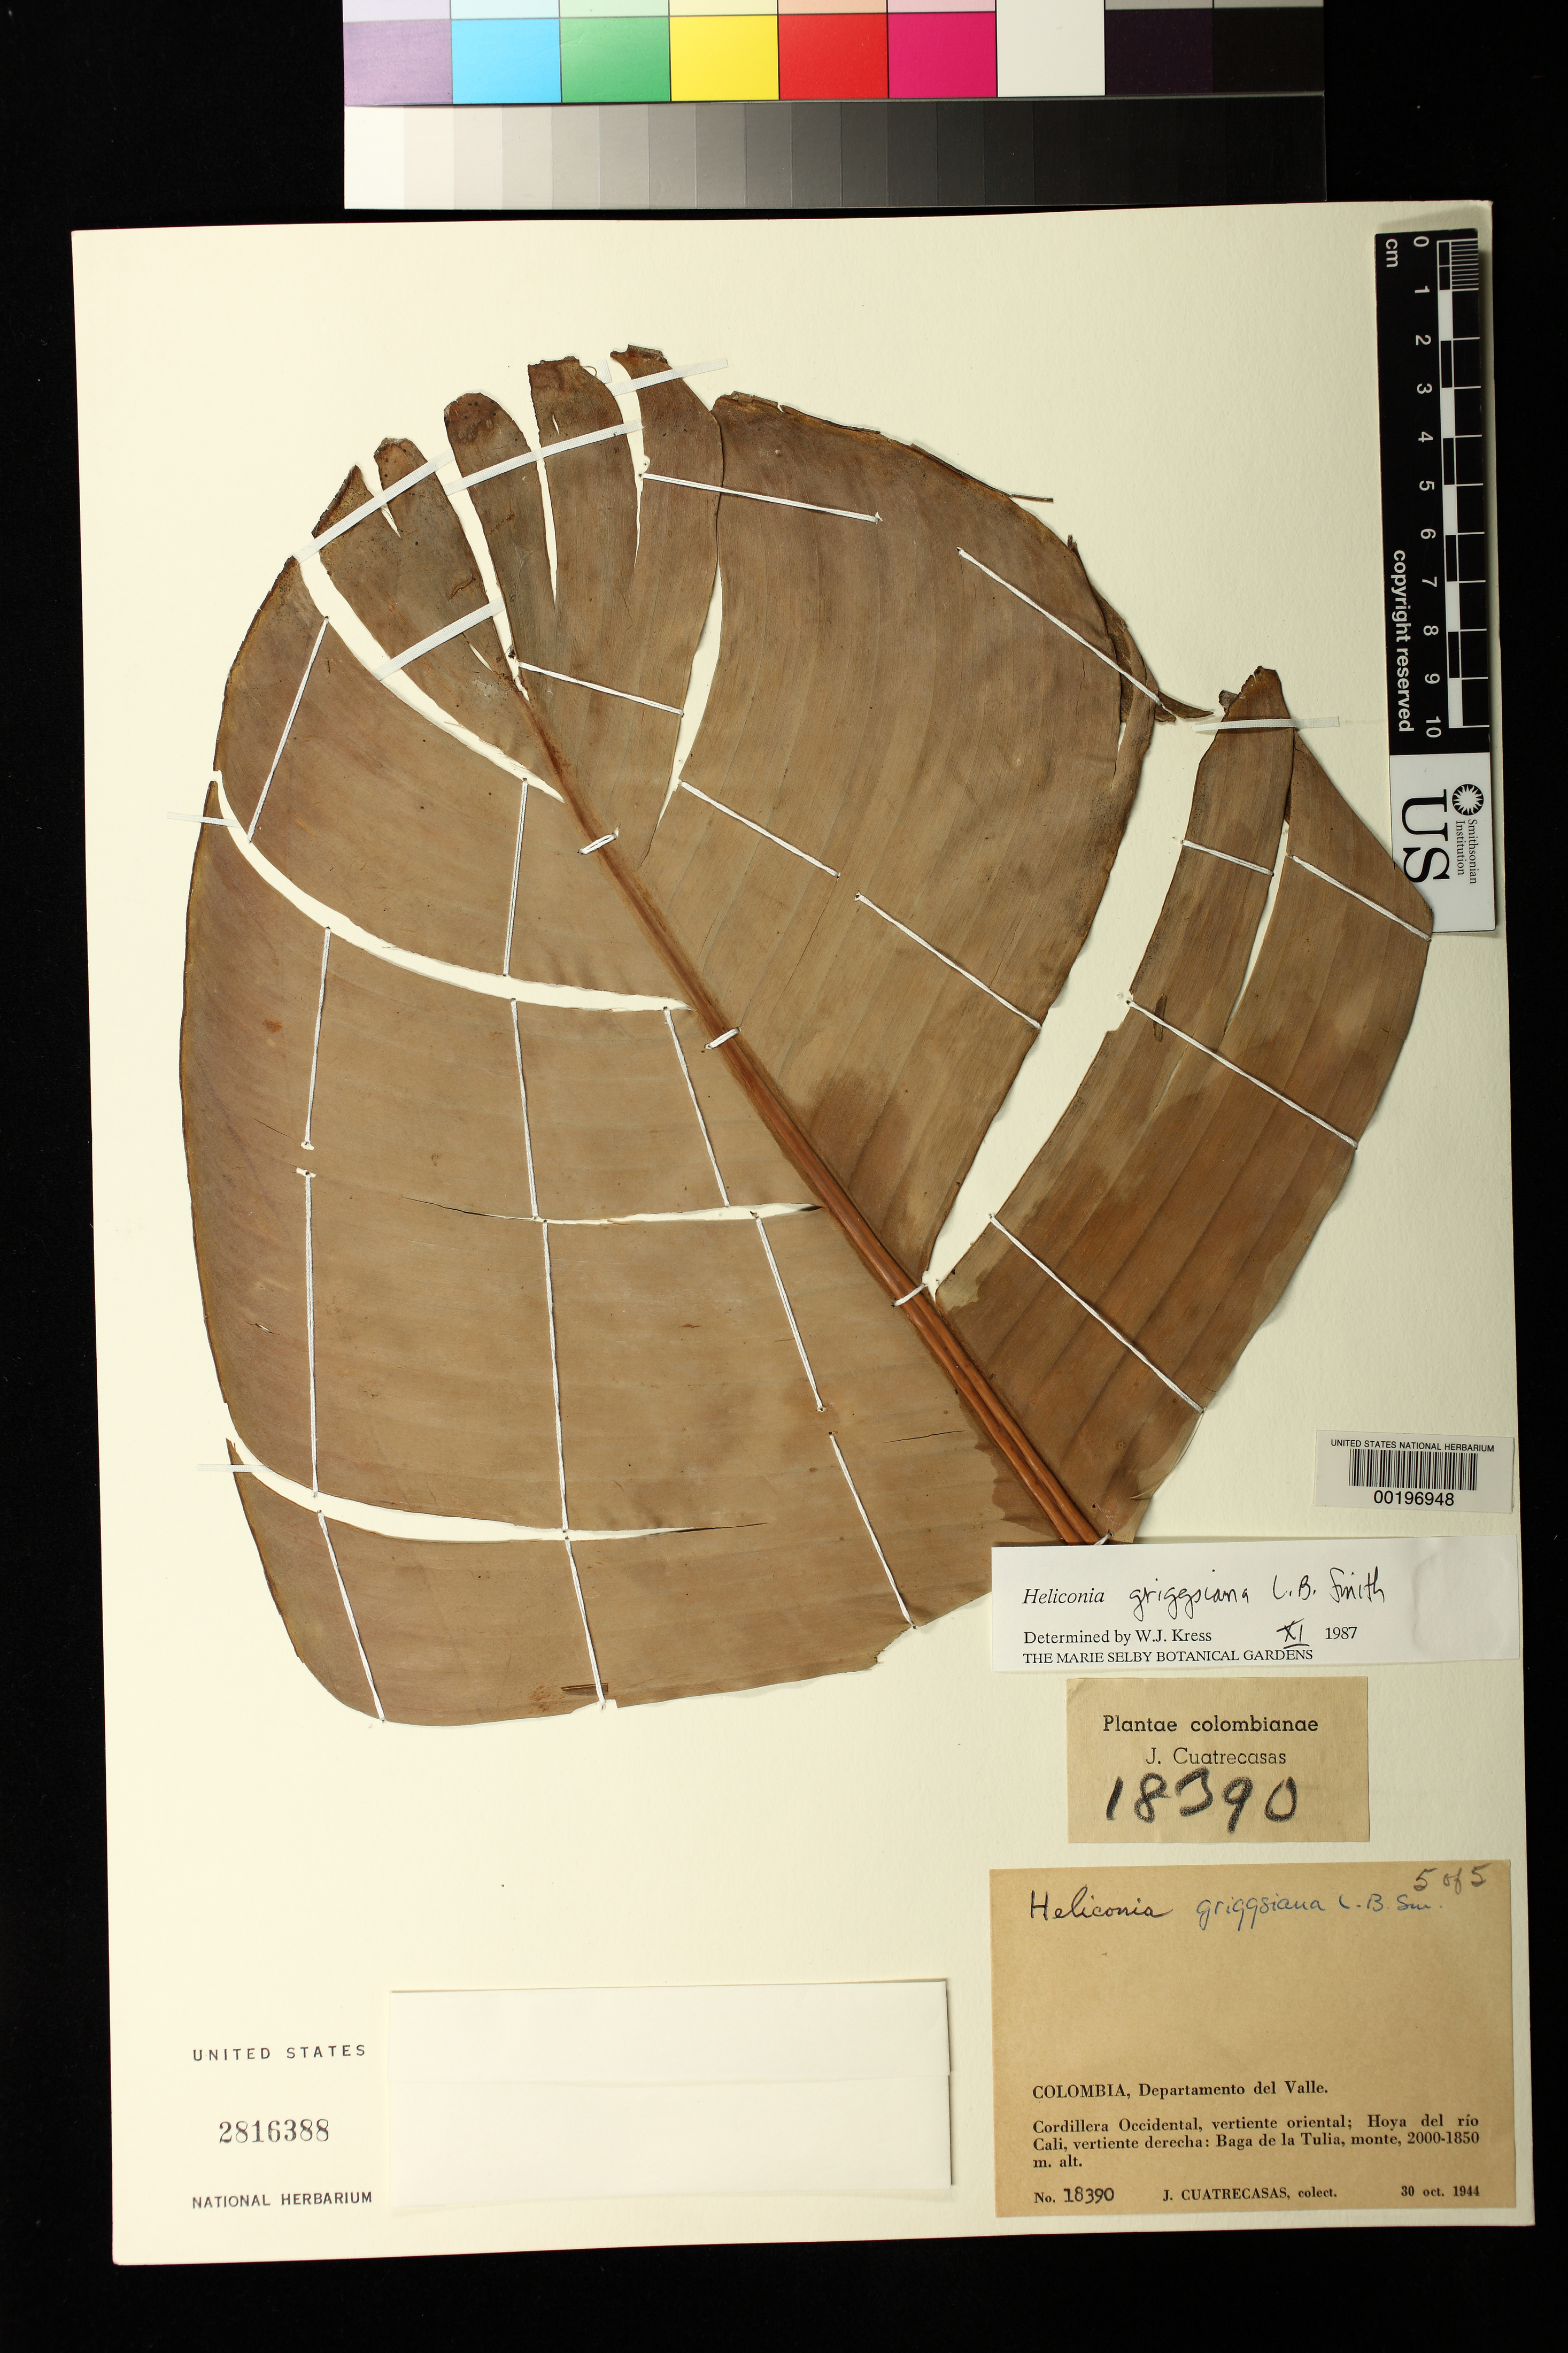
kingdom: Plantae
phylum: Tracheophyta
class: Liliopsida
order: Zingiberales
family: Heliconiaceae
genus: Heliconia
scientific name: Heliconia griggsiana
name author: L.B. Sm.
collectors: J. Cuatrecasas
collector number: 18390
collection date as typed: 30 Oct 1944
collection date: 1944-10-30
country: Colombia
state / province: Valle del Cauca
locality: Cordillera Occidental, eastern slope; Valley of Rio Cali, right bank: baga de la Tulia, forest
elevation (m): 1850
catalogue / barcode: US 2816388